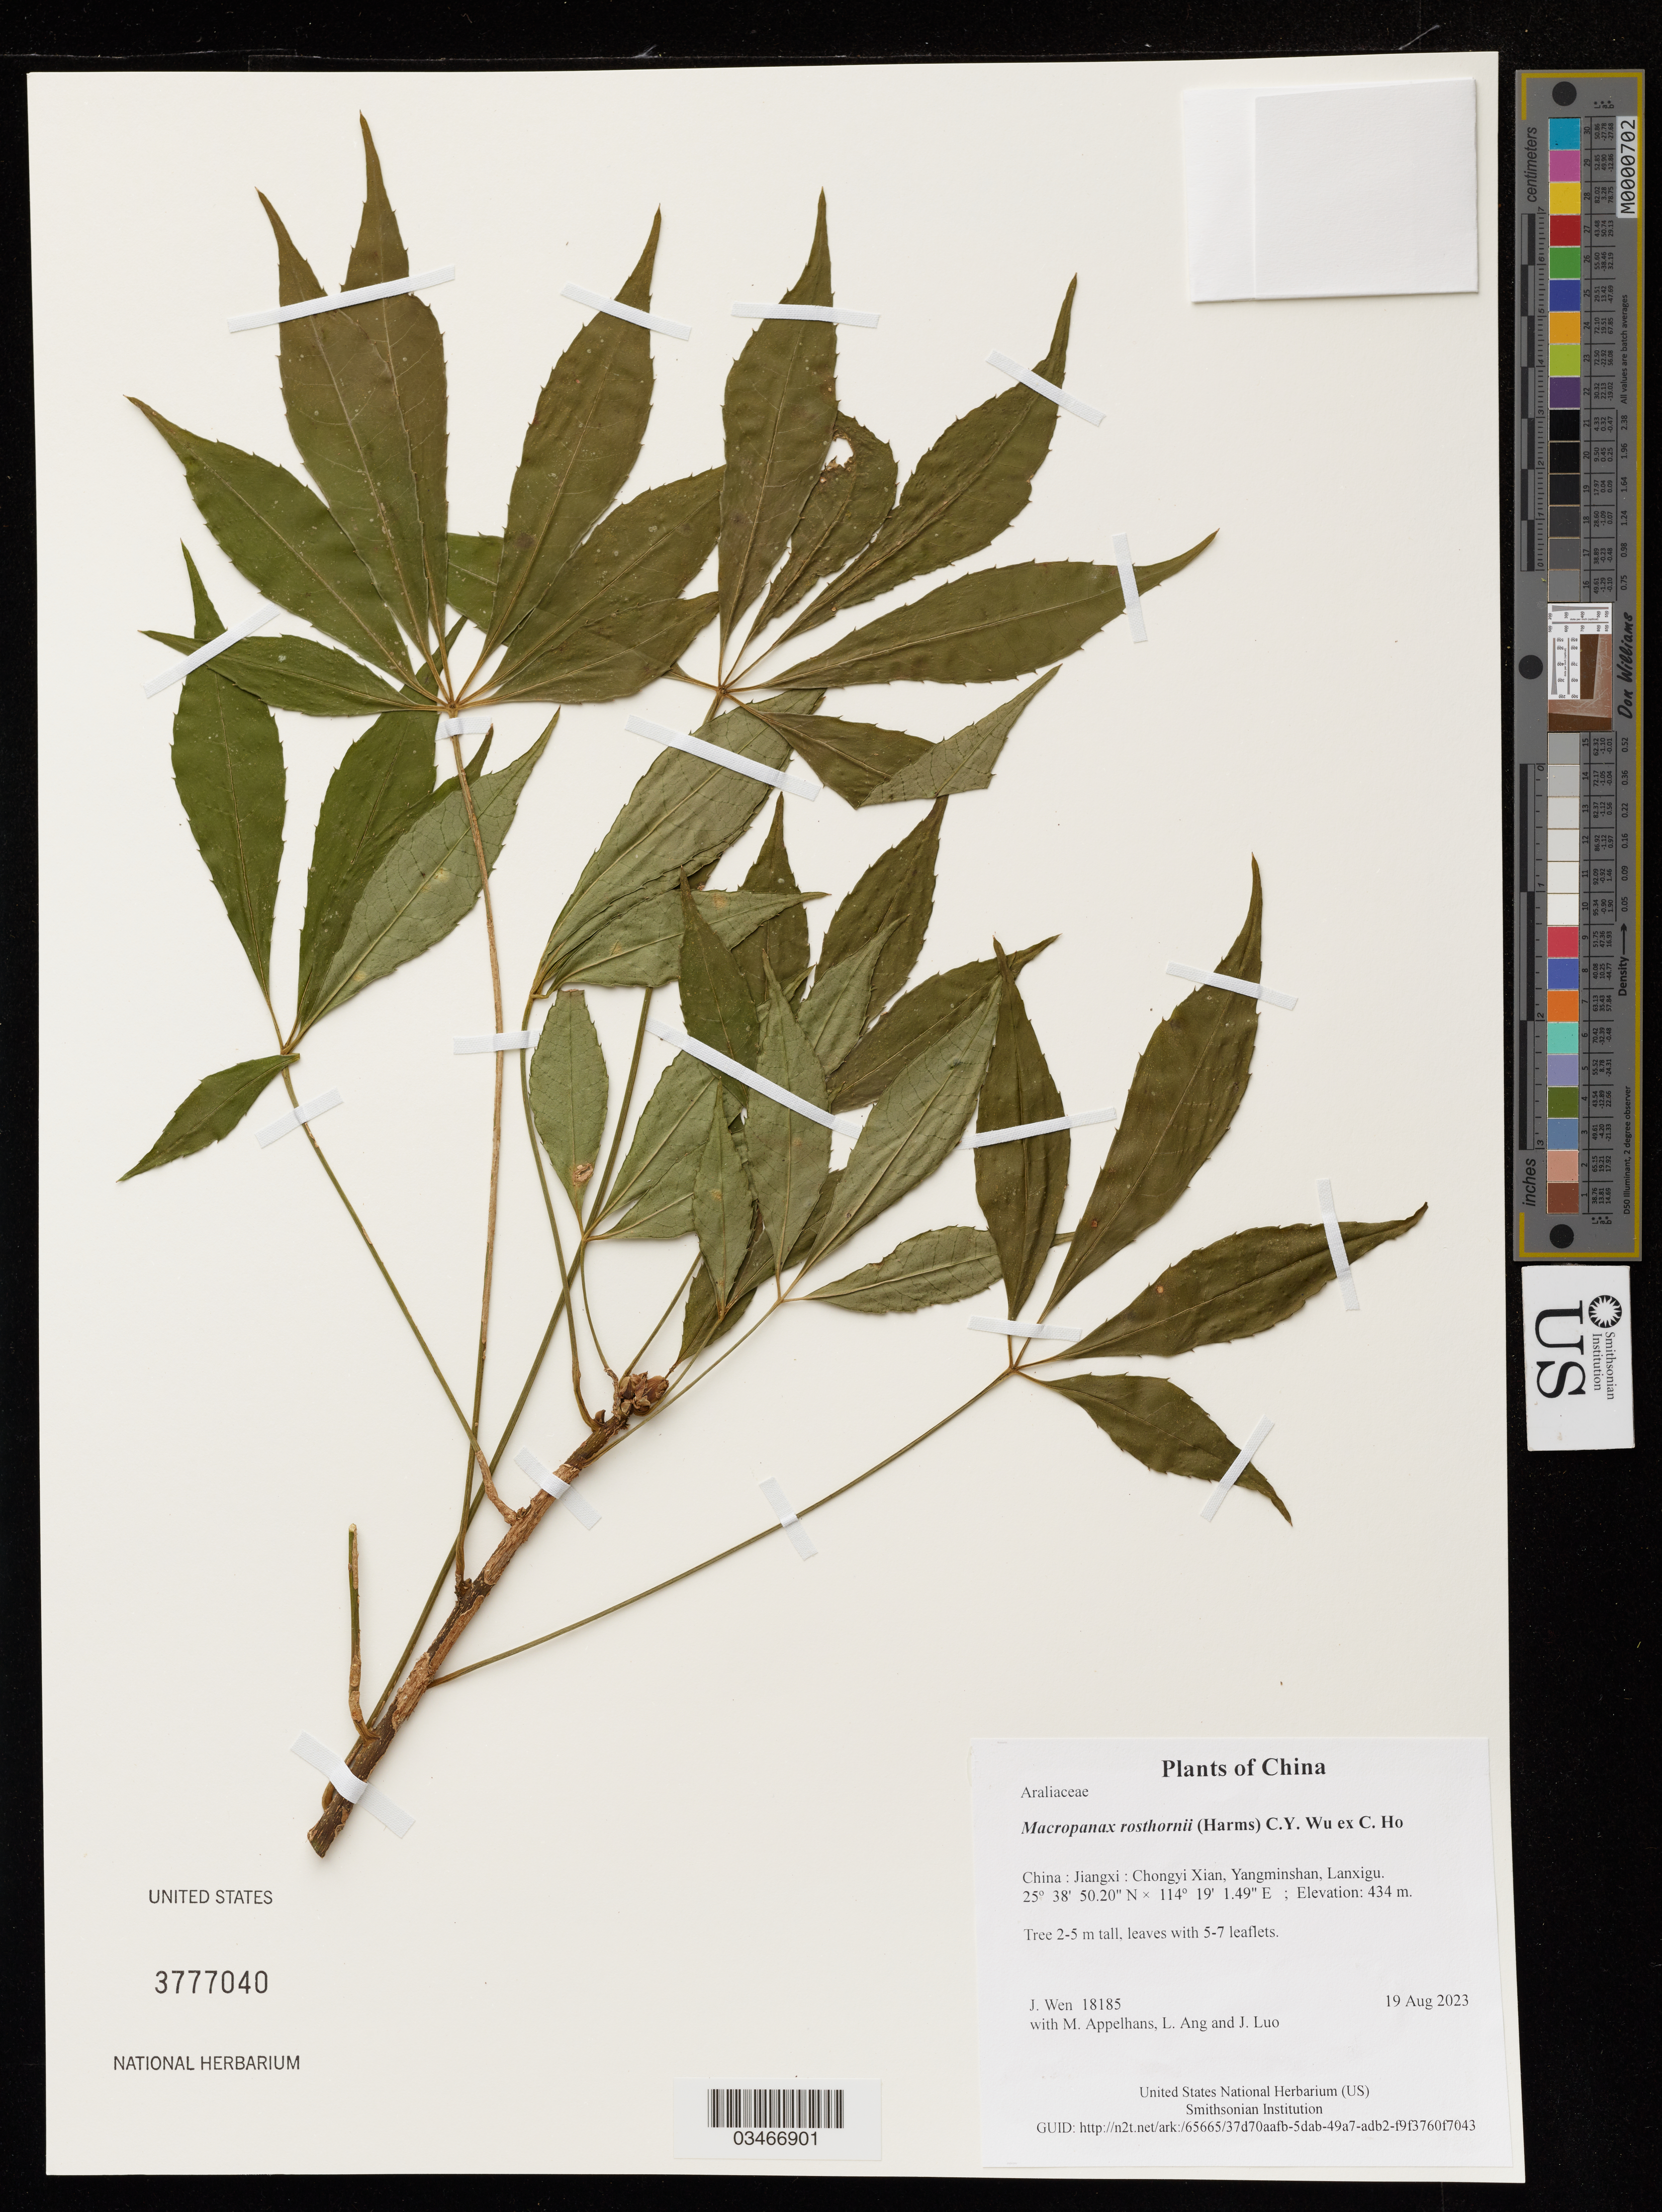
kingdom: Plantae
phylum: Tracheophyta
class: Magnoliopsida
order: Apiales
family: Araliaceae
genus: Macropanax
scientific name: Macropanax rosthornii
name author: (Harms) C.Y. Wu ex C. Ho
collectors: J. Wen, M. Appelhans, L. Ang & J. Luo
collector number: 18185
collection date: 2023-08-19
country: China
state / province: Jiangxi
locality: Chongyi Xian, Yangminshan, Lanxigu.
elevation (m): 434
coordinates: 25.647279 N, 114.317081 E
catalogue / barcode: US 3777040